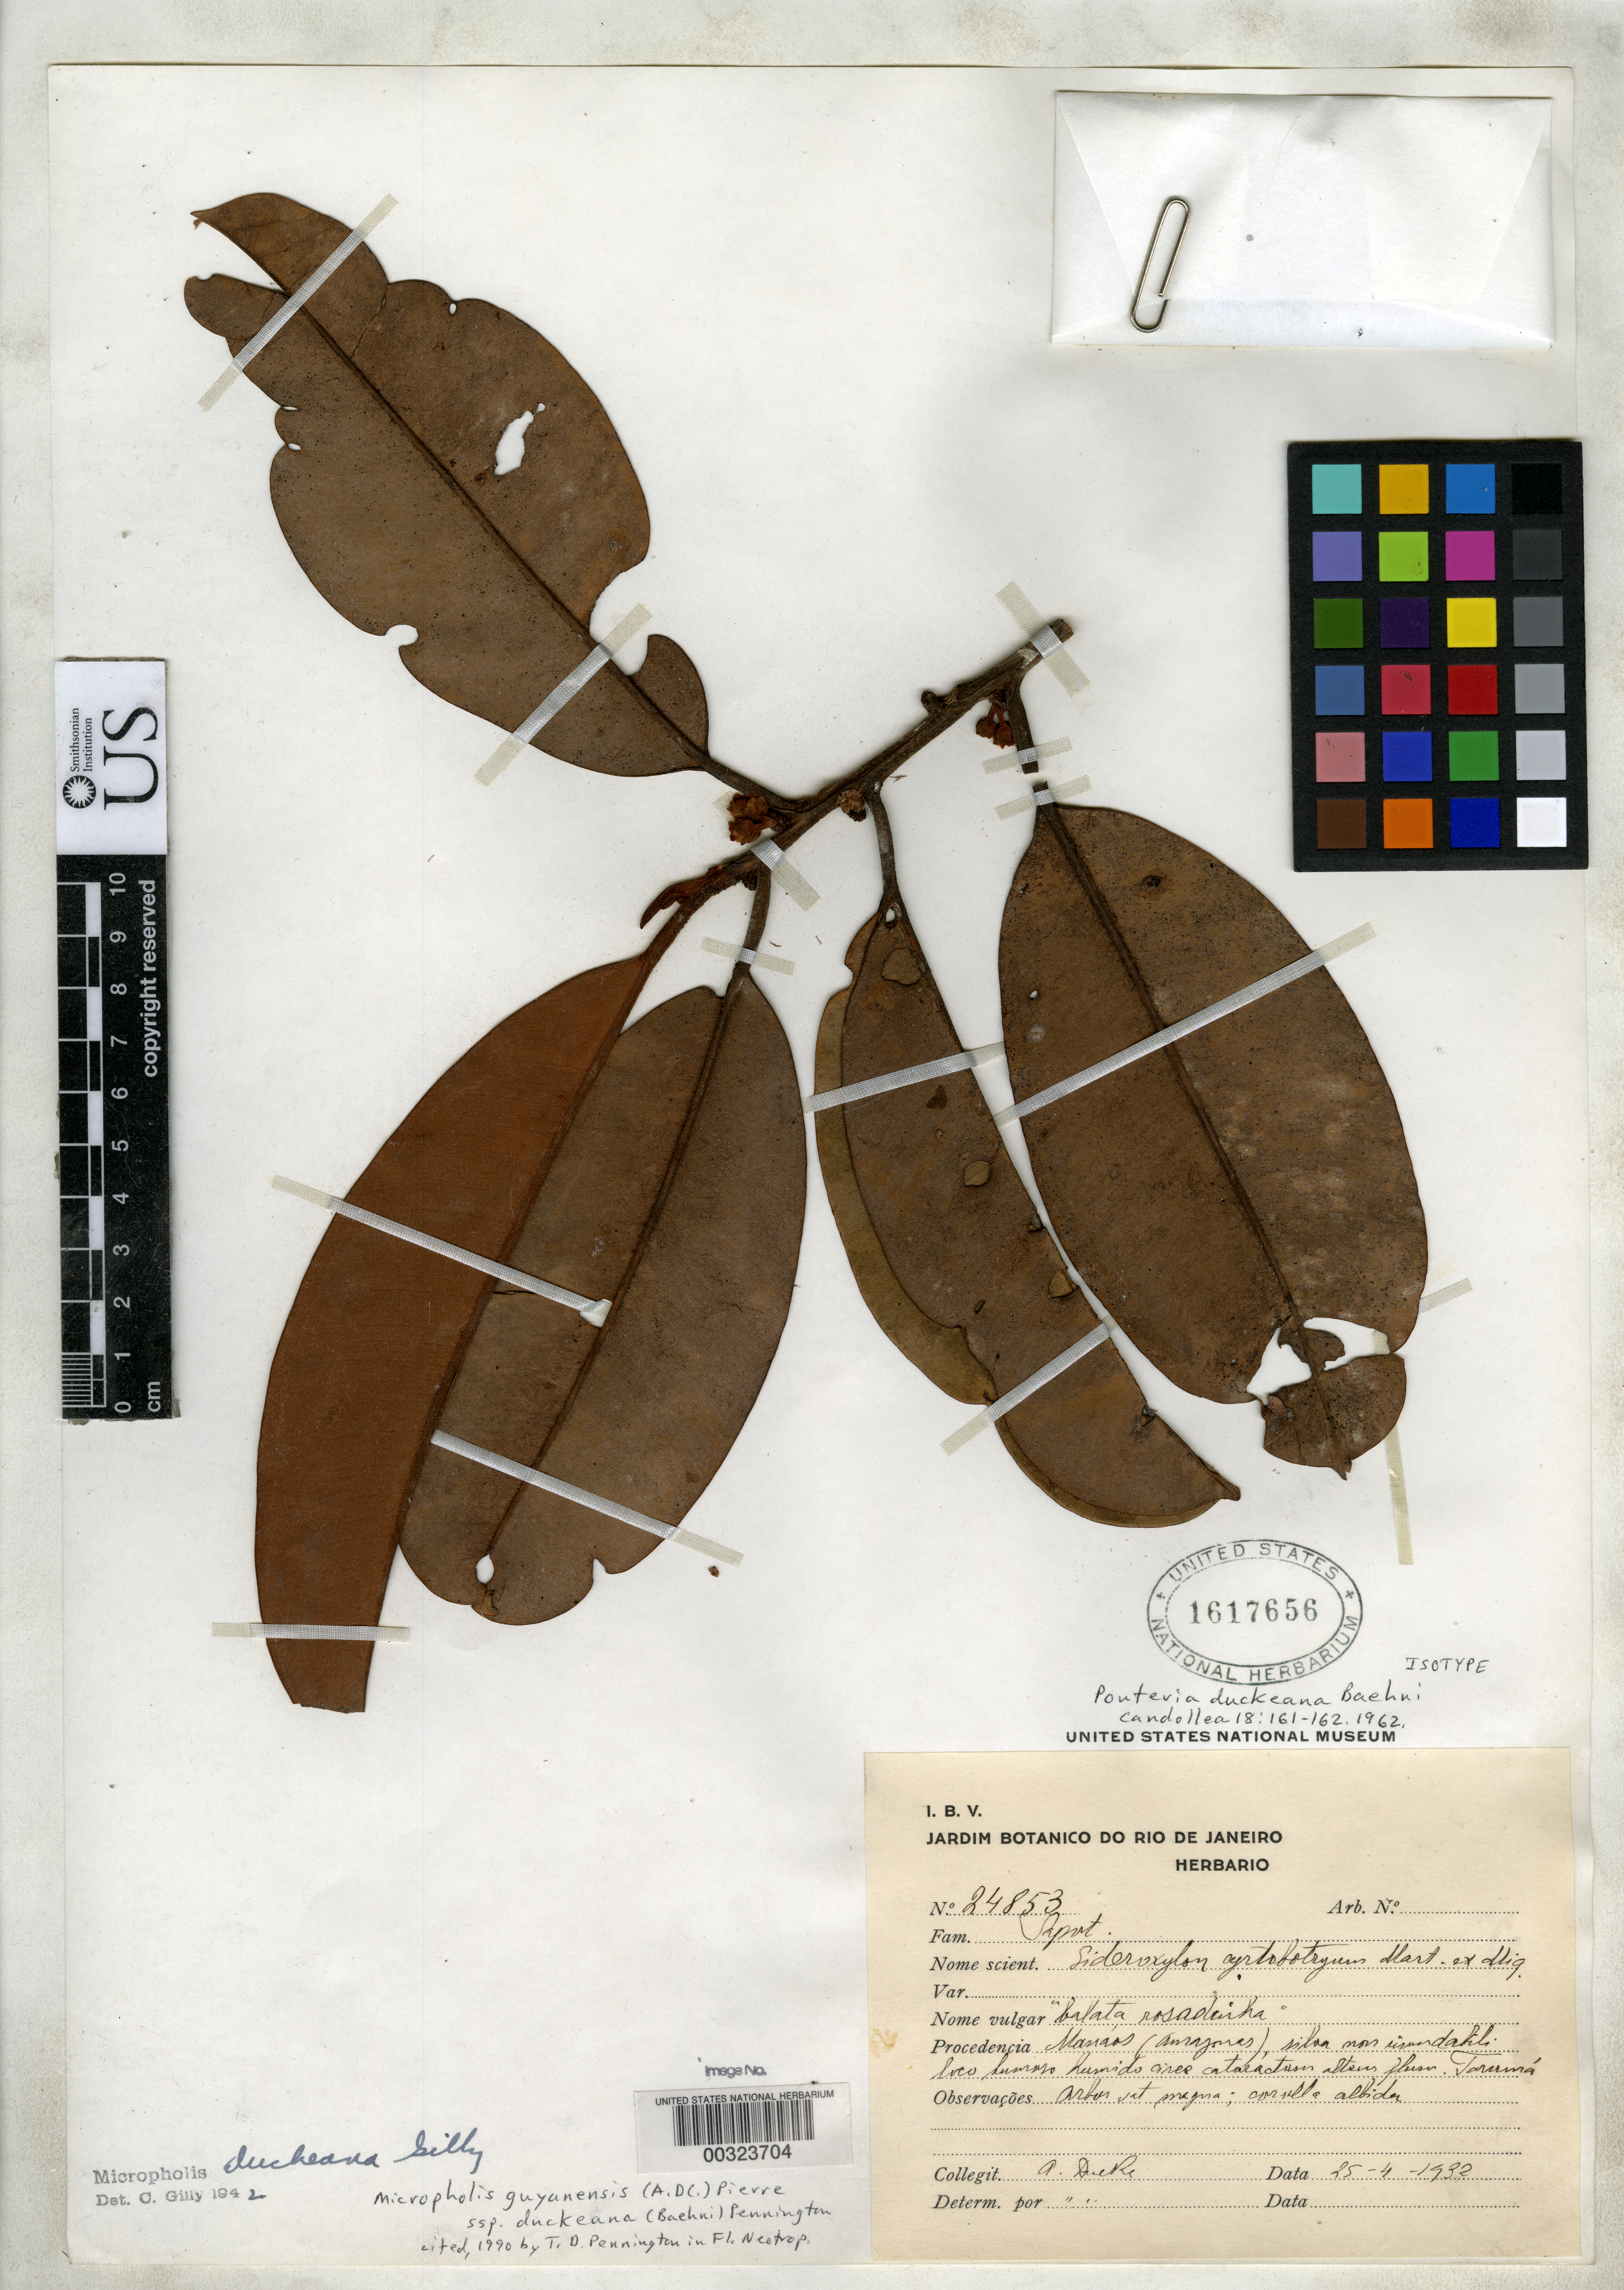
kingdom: Plantae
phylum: Tracheophyta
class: Magnoliopsida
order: Ericales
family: Sapotaceae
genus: Pouteria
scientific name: Pouteria duckeana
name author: Baehni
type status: Isotype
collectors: A. Ducke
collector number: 24853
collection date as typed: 25 Apr 1932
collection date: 1932-04-25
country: Brazil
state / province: Amazonas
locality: Manaos, Taruma.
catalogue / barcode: US 1617656